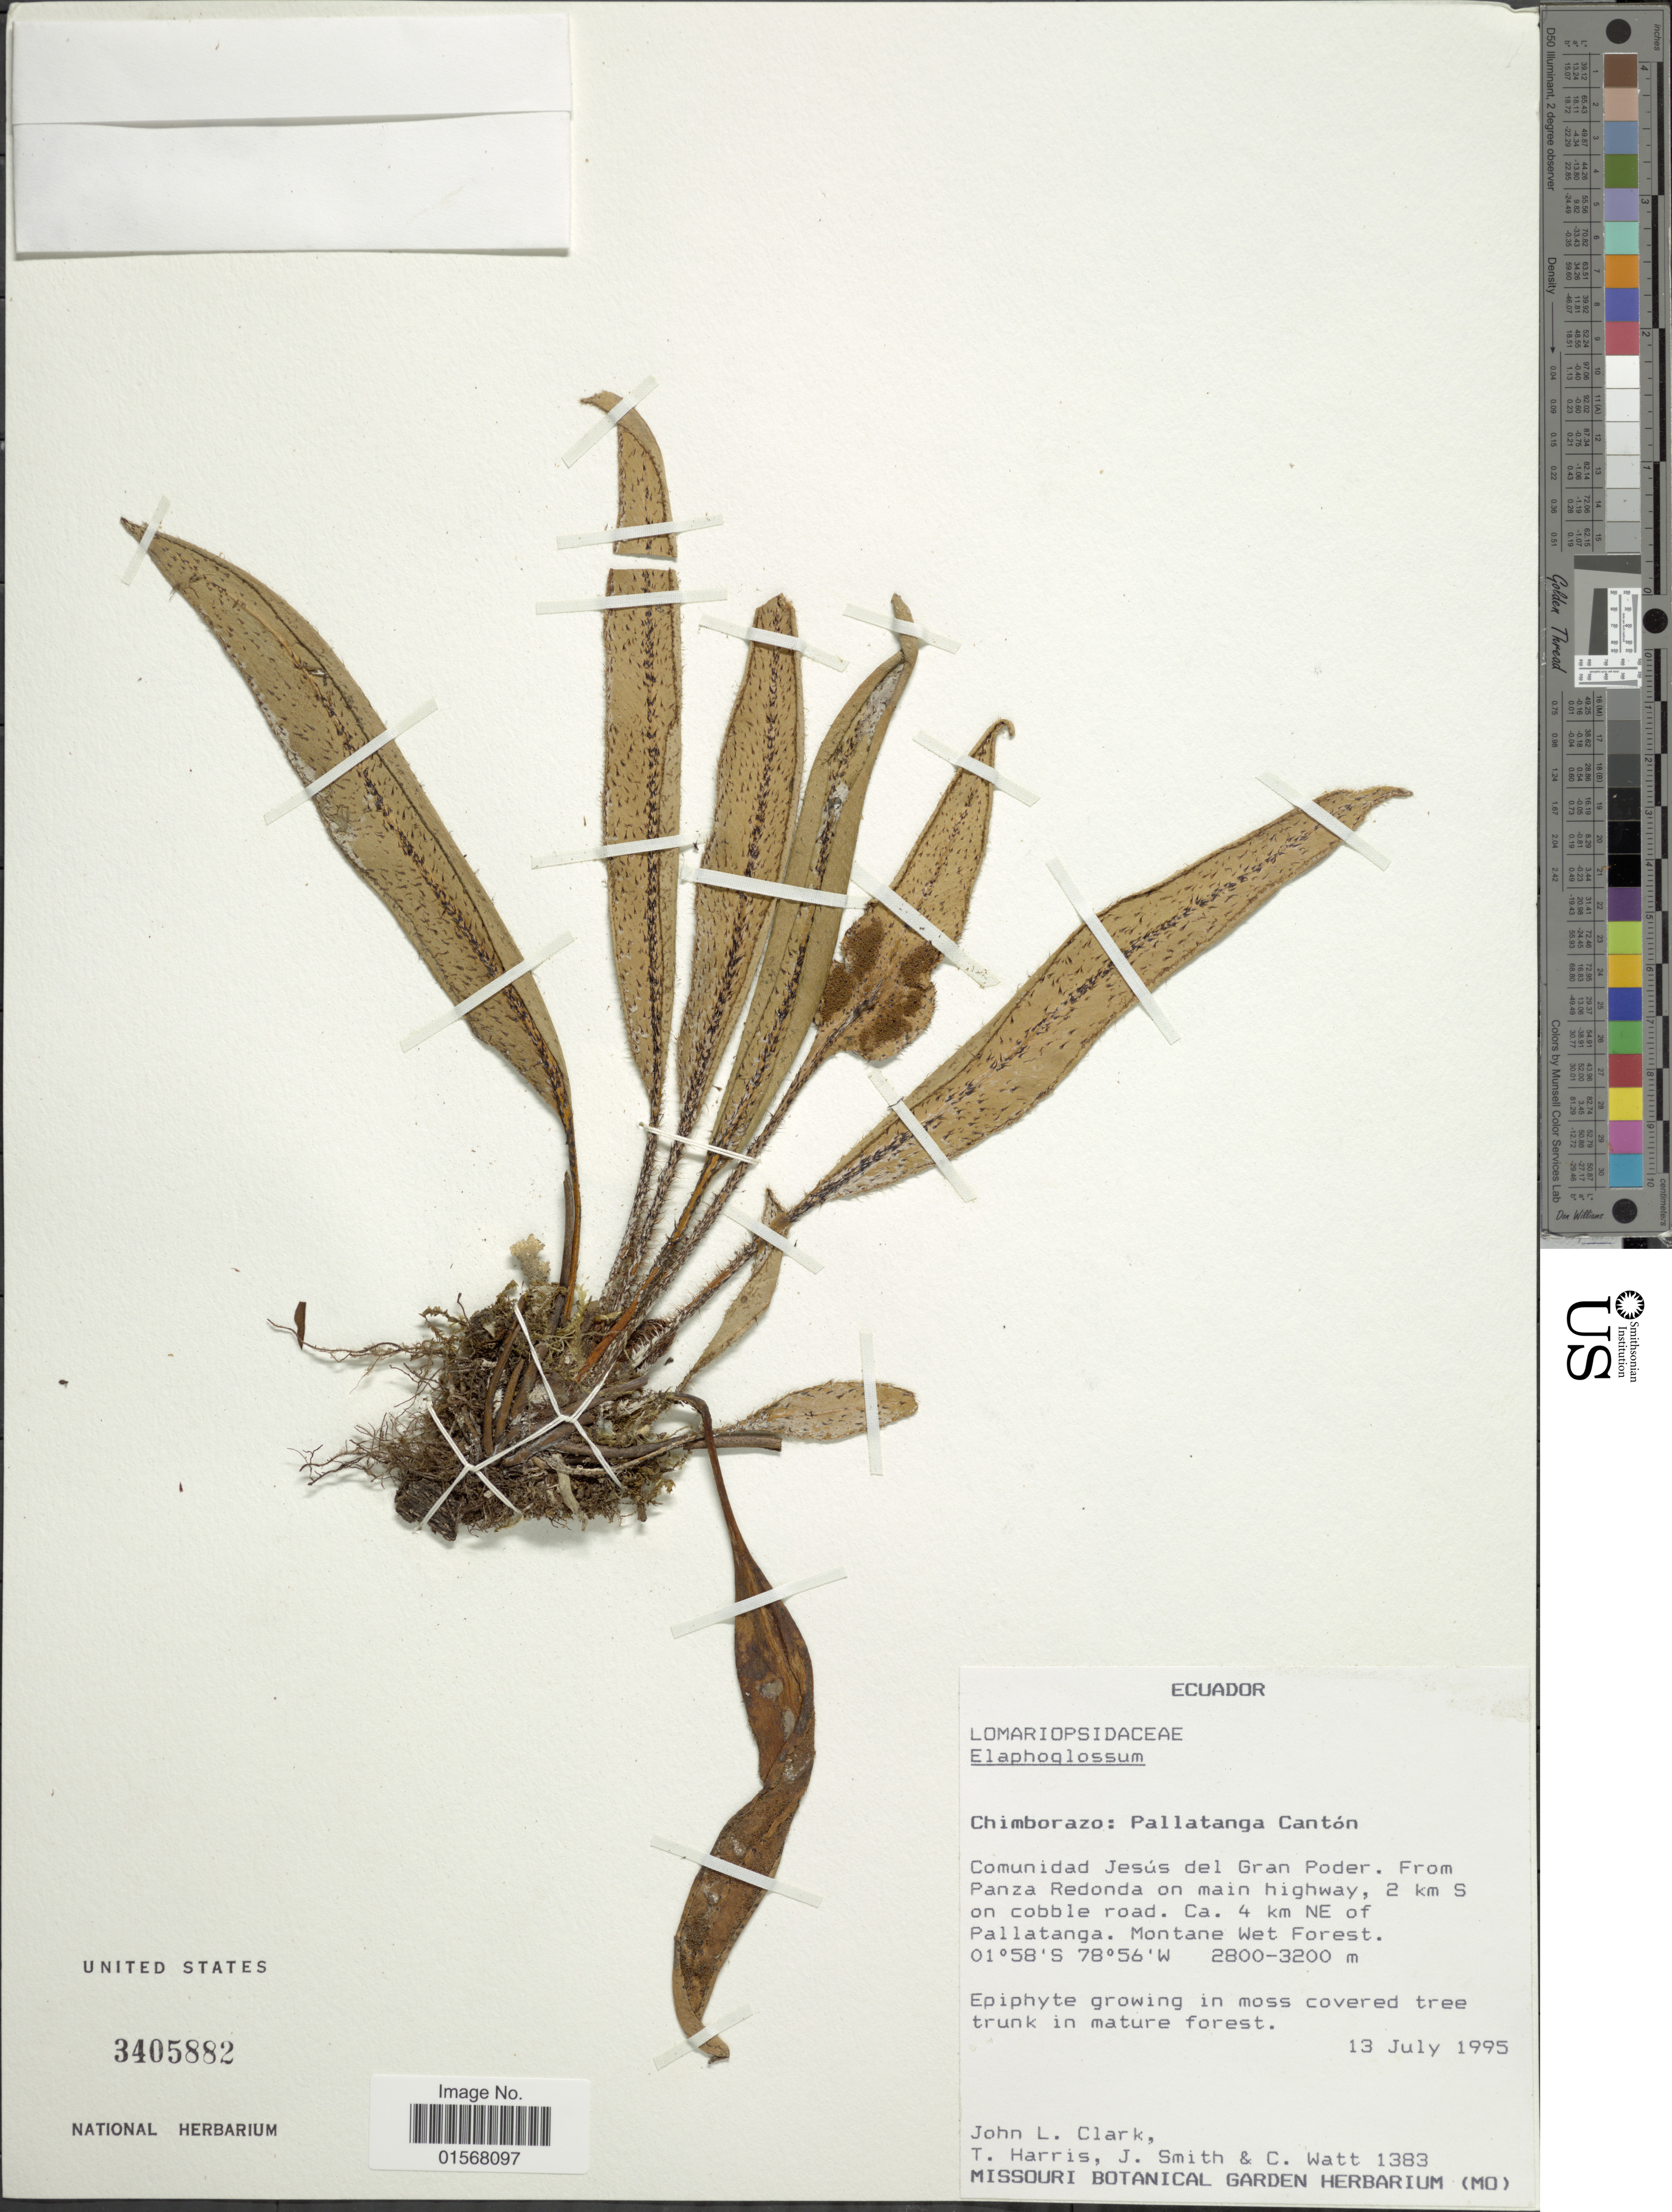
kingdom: Plantae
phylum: Tracheophyta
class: Polypodiopsida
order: Polypodiales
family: Dryopteridaceae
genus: Elaphoglossum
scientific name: Elaphoglossum pruinosum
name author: (Sodiro) C. Chr.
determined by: Vasco, A.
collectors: T. Harris, J. Smith & C. Watt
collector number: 1383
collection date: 1995-07-13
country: Ecuador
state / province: Chimborazo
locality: Chimborazo: Pallatanga Canton, from Panza Redonda on main highway, 2 km S on cobble road, Ca. 4 km NE of Pallatanga, Montane wet forest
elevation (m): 2800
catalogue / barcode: US 3405882